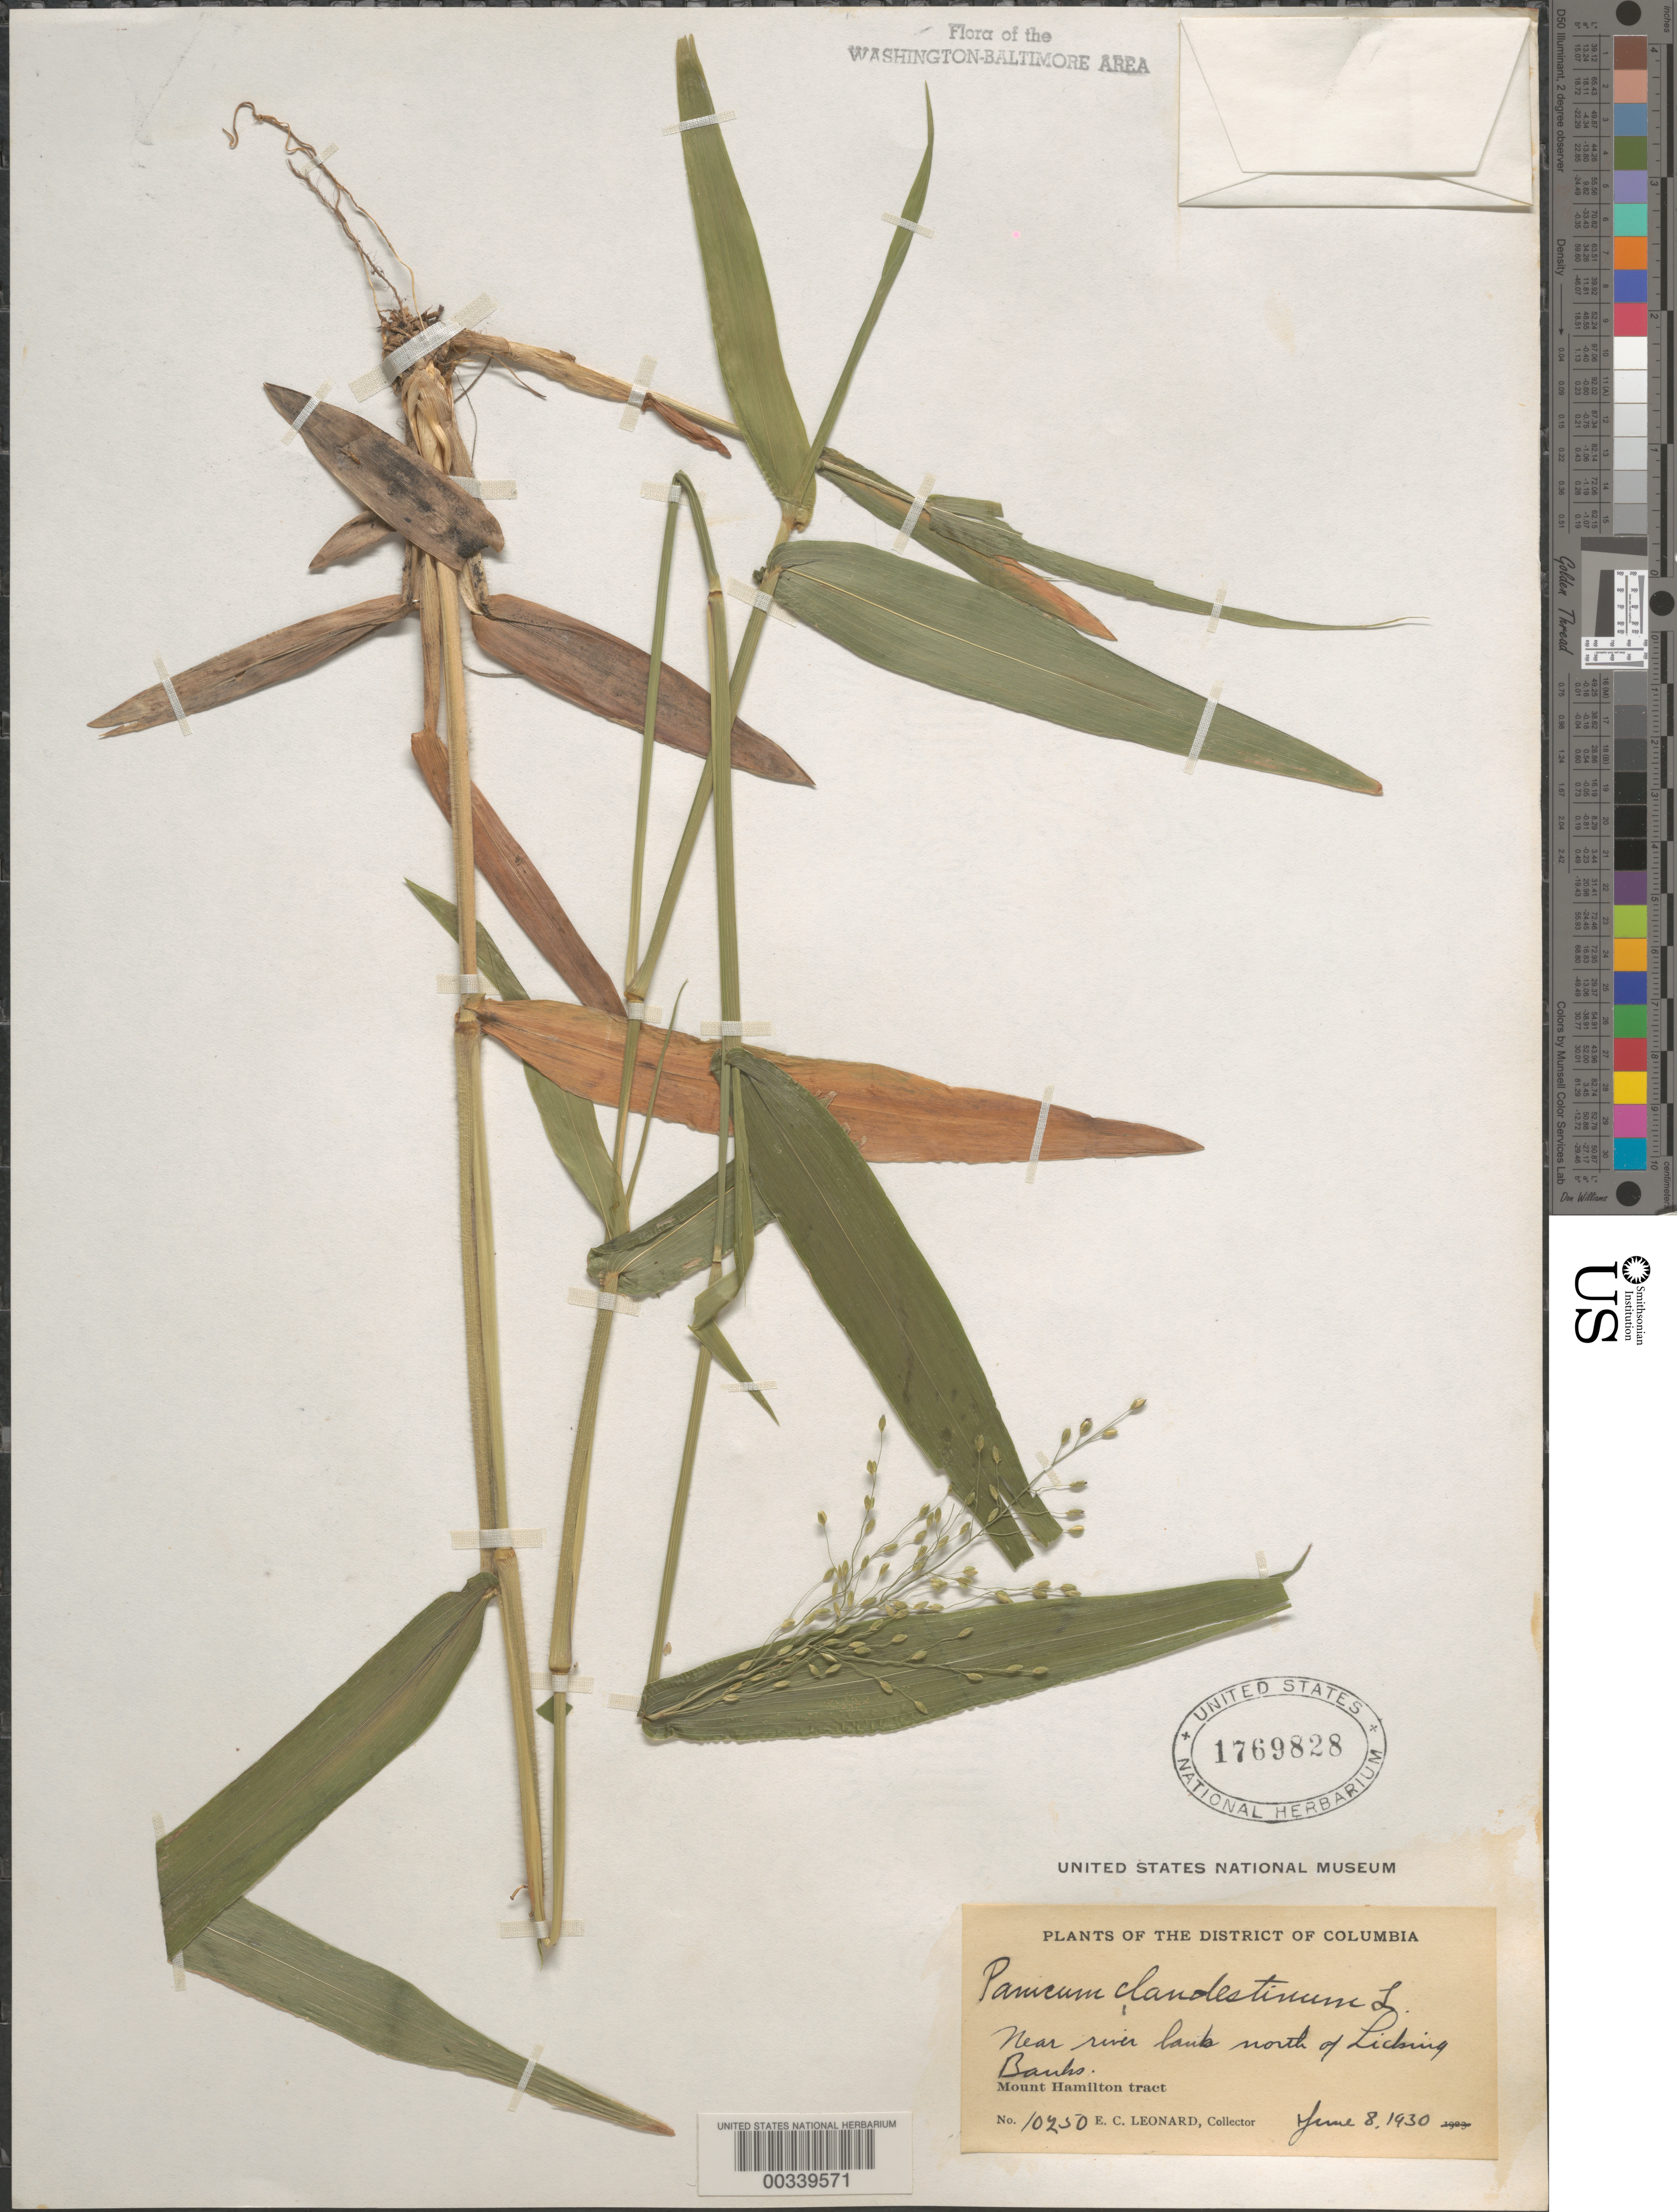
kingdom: Plantae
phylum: Tracheophyta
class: Liliopsida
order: Poales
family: Poaceae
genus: Dichanthelium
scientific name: Dichanthelium clandestinum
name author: (L.) Gould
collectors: E. C. Leonard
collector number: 10250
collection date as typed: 08 Jun 1930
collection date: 1930-06-08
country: United States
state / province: District of Columbia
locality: Mount Hamilton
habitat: Near river bank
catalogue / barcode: US 1769828